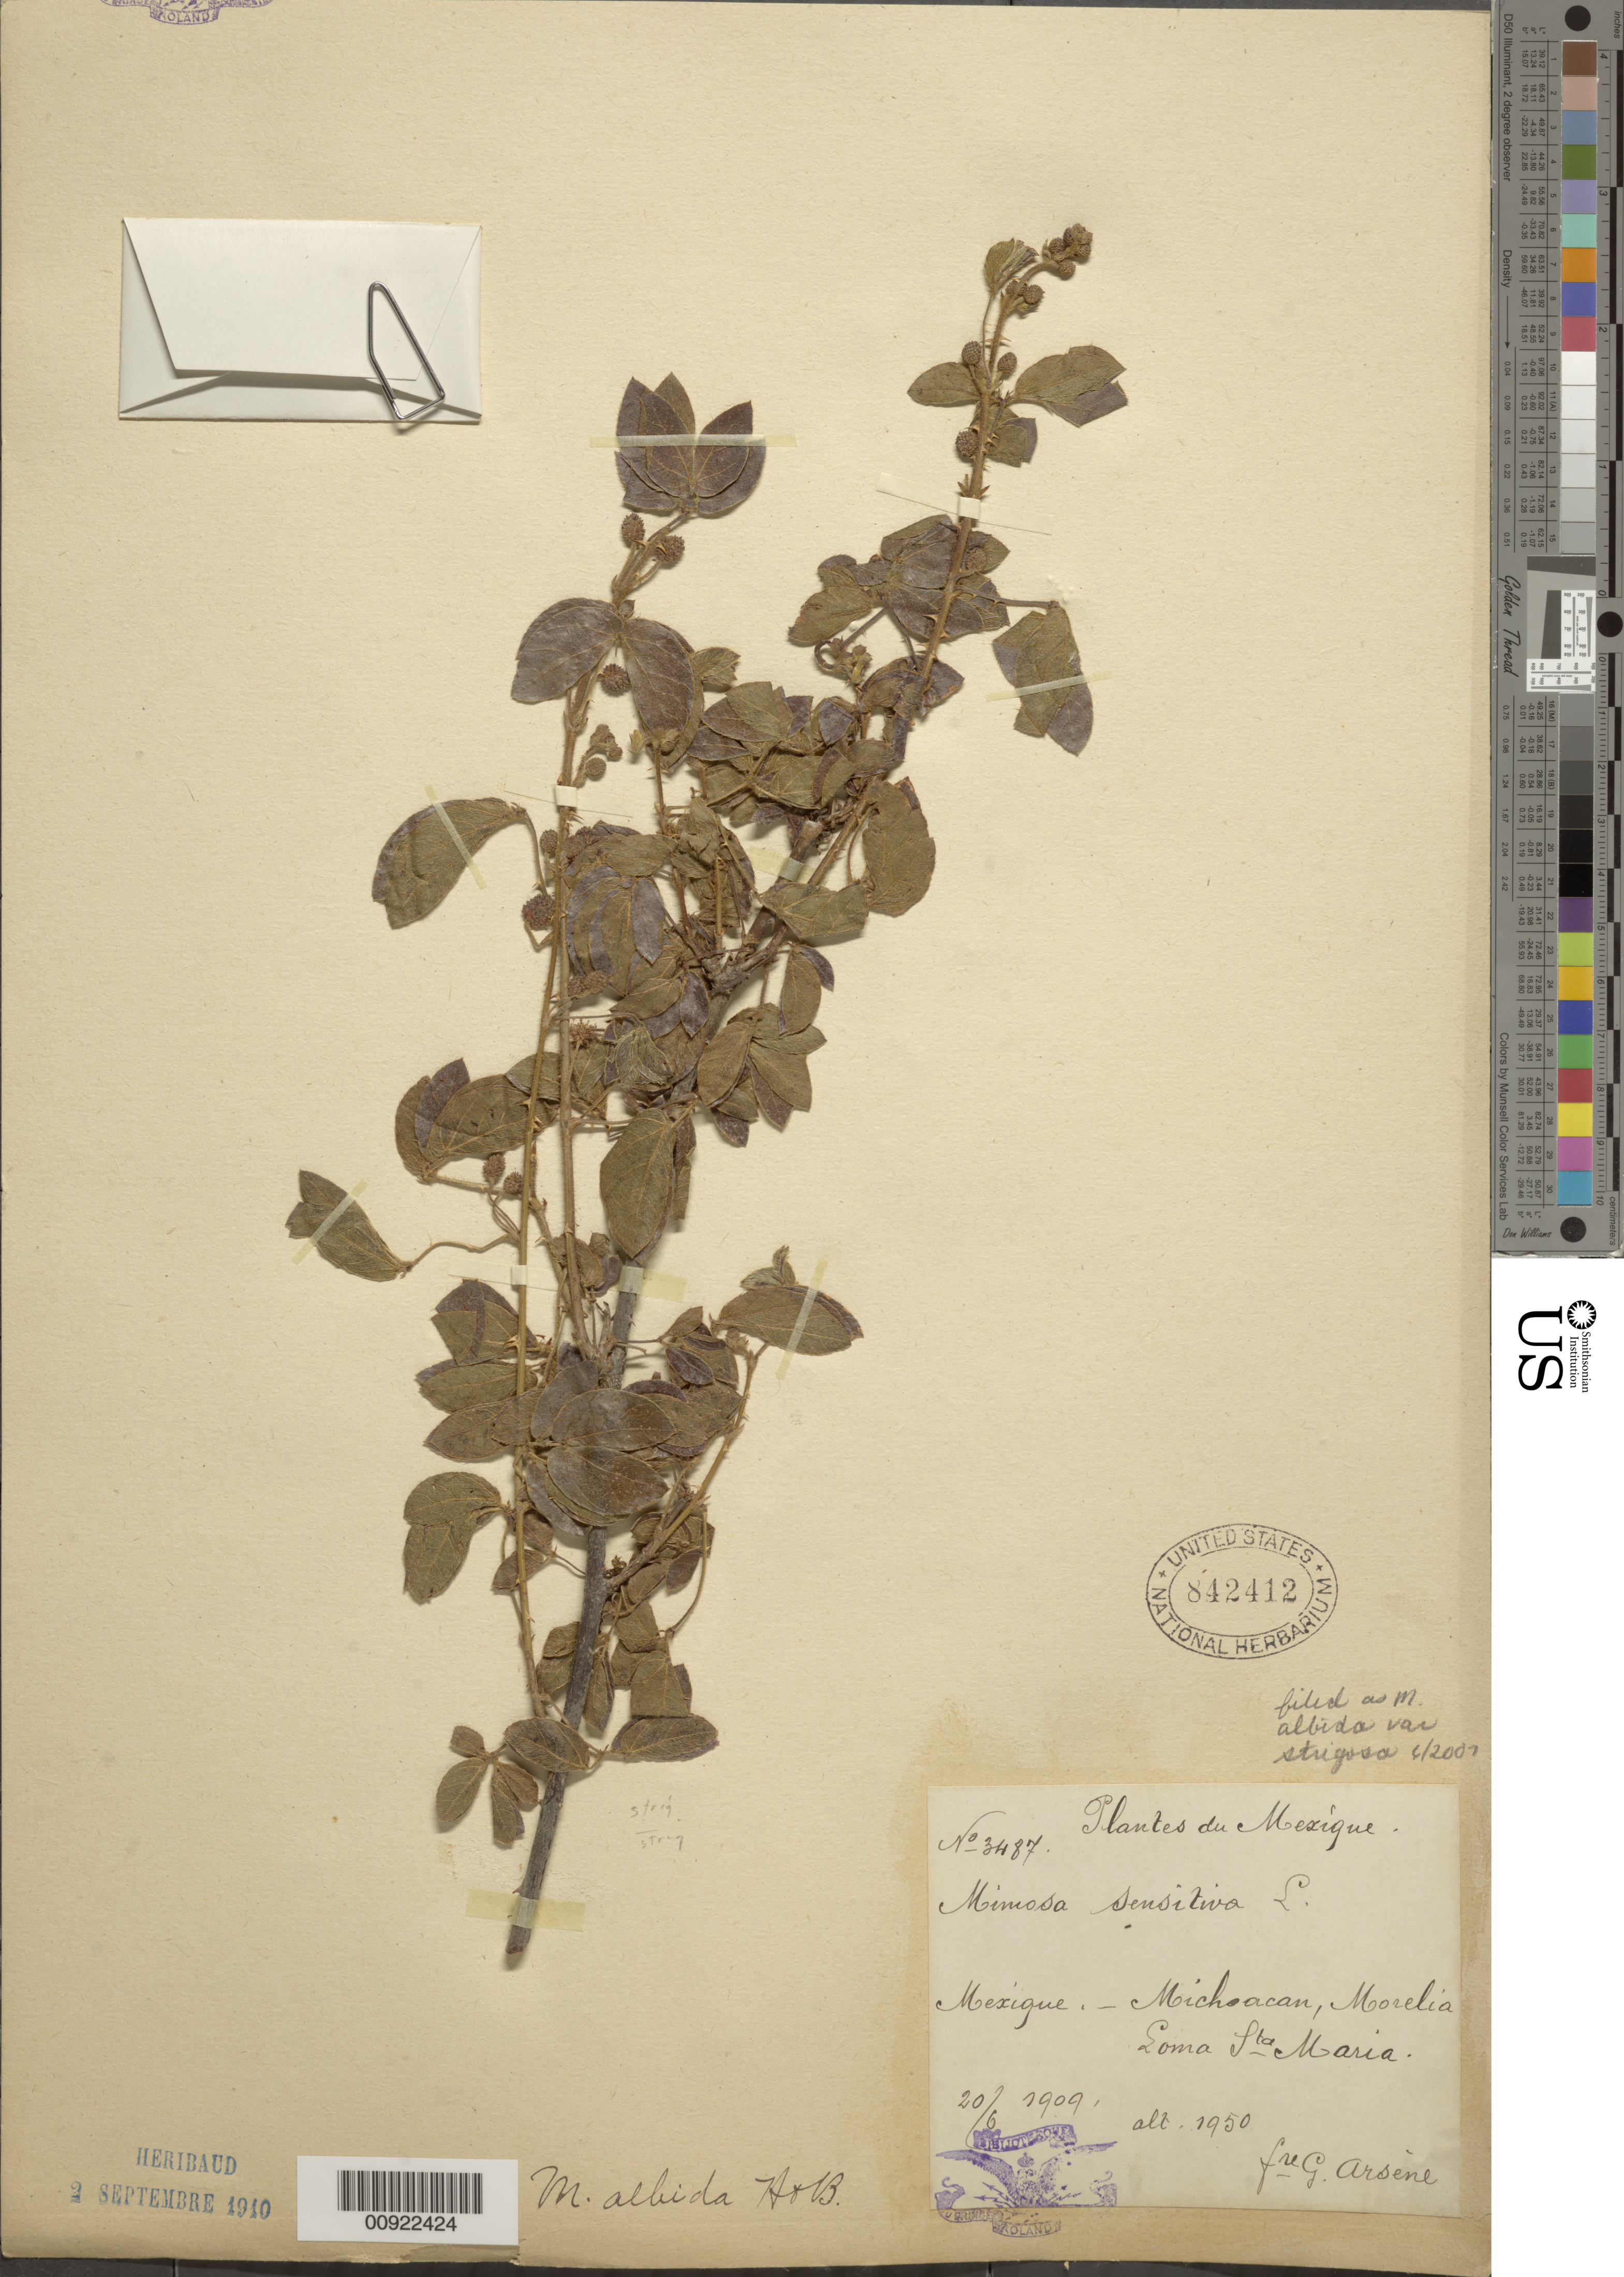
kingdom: Plantae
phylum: Tracheophyta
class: Magnoliopsida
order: Fabales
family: Fabaceae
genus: Mimosa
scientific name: Mimosa albida var. strigosa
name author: (Willd.) B.L. Rob.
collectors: Bro. G. Arsène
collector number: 3487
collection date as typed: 20 Jun 1909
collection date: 1909-06-20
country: Mexico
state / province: Michoacán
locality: Michoacán, Morelia, Loma Sta María.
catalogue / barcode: US 842412